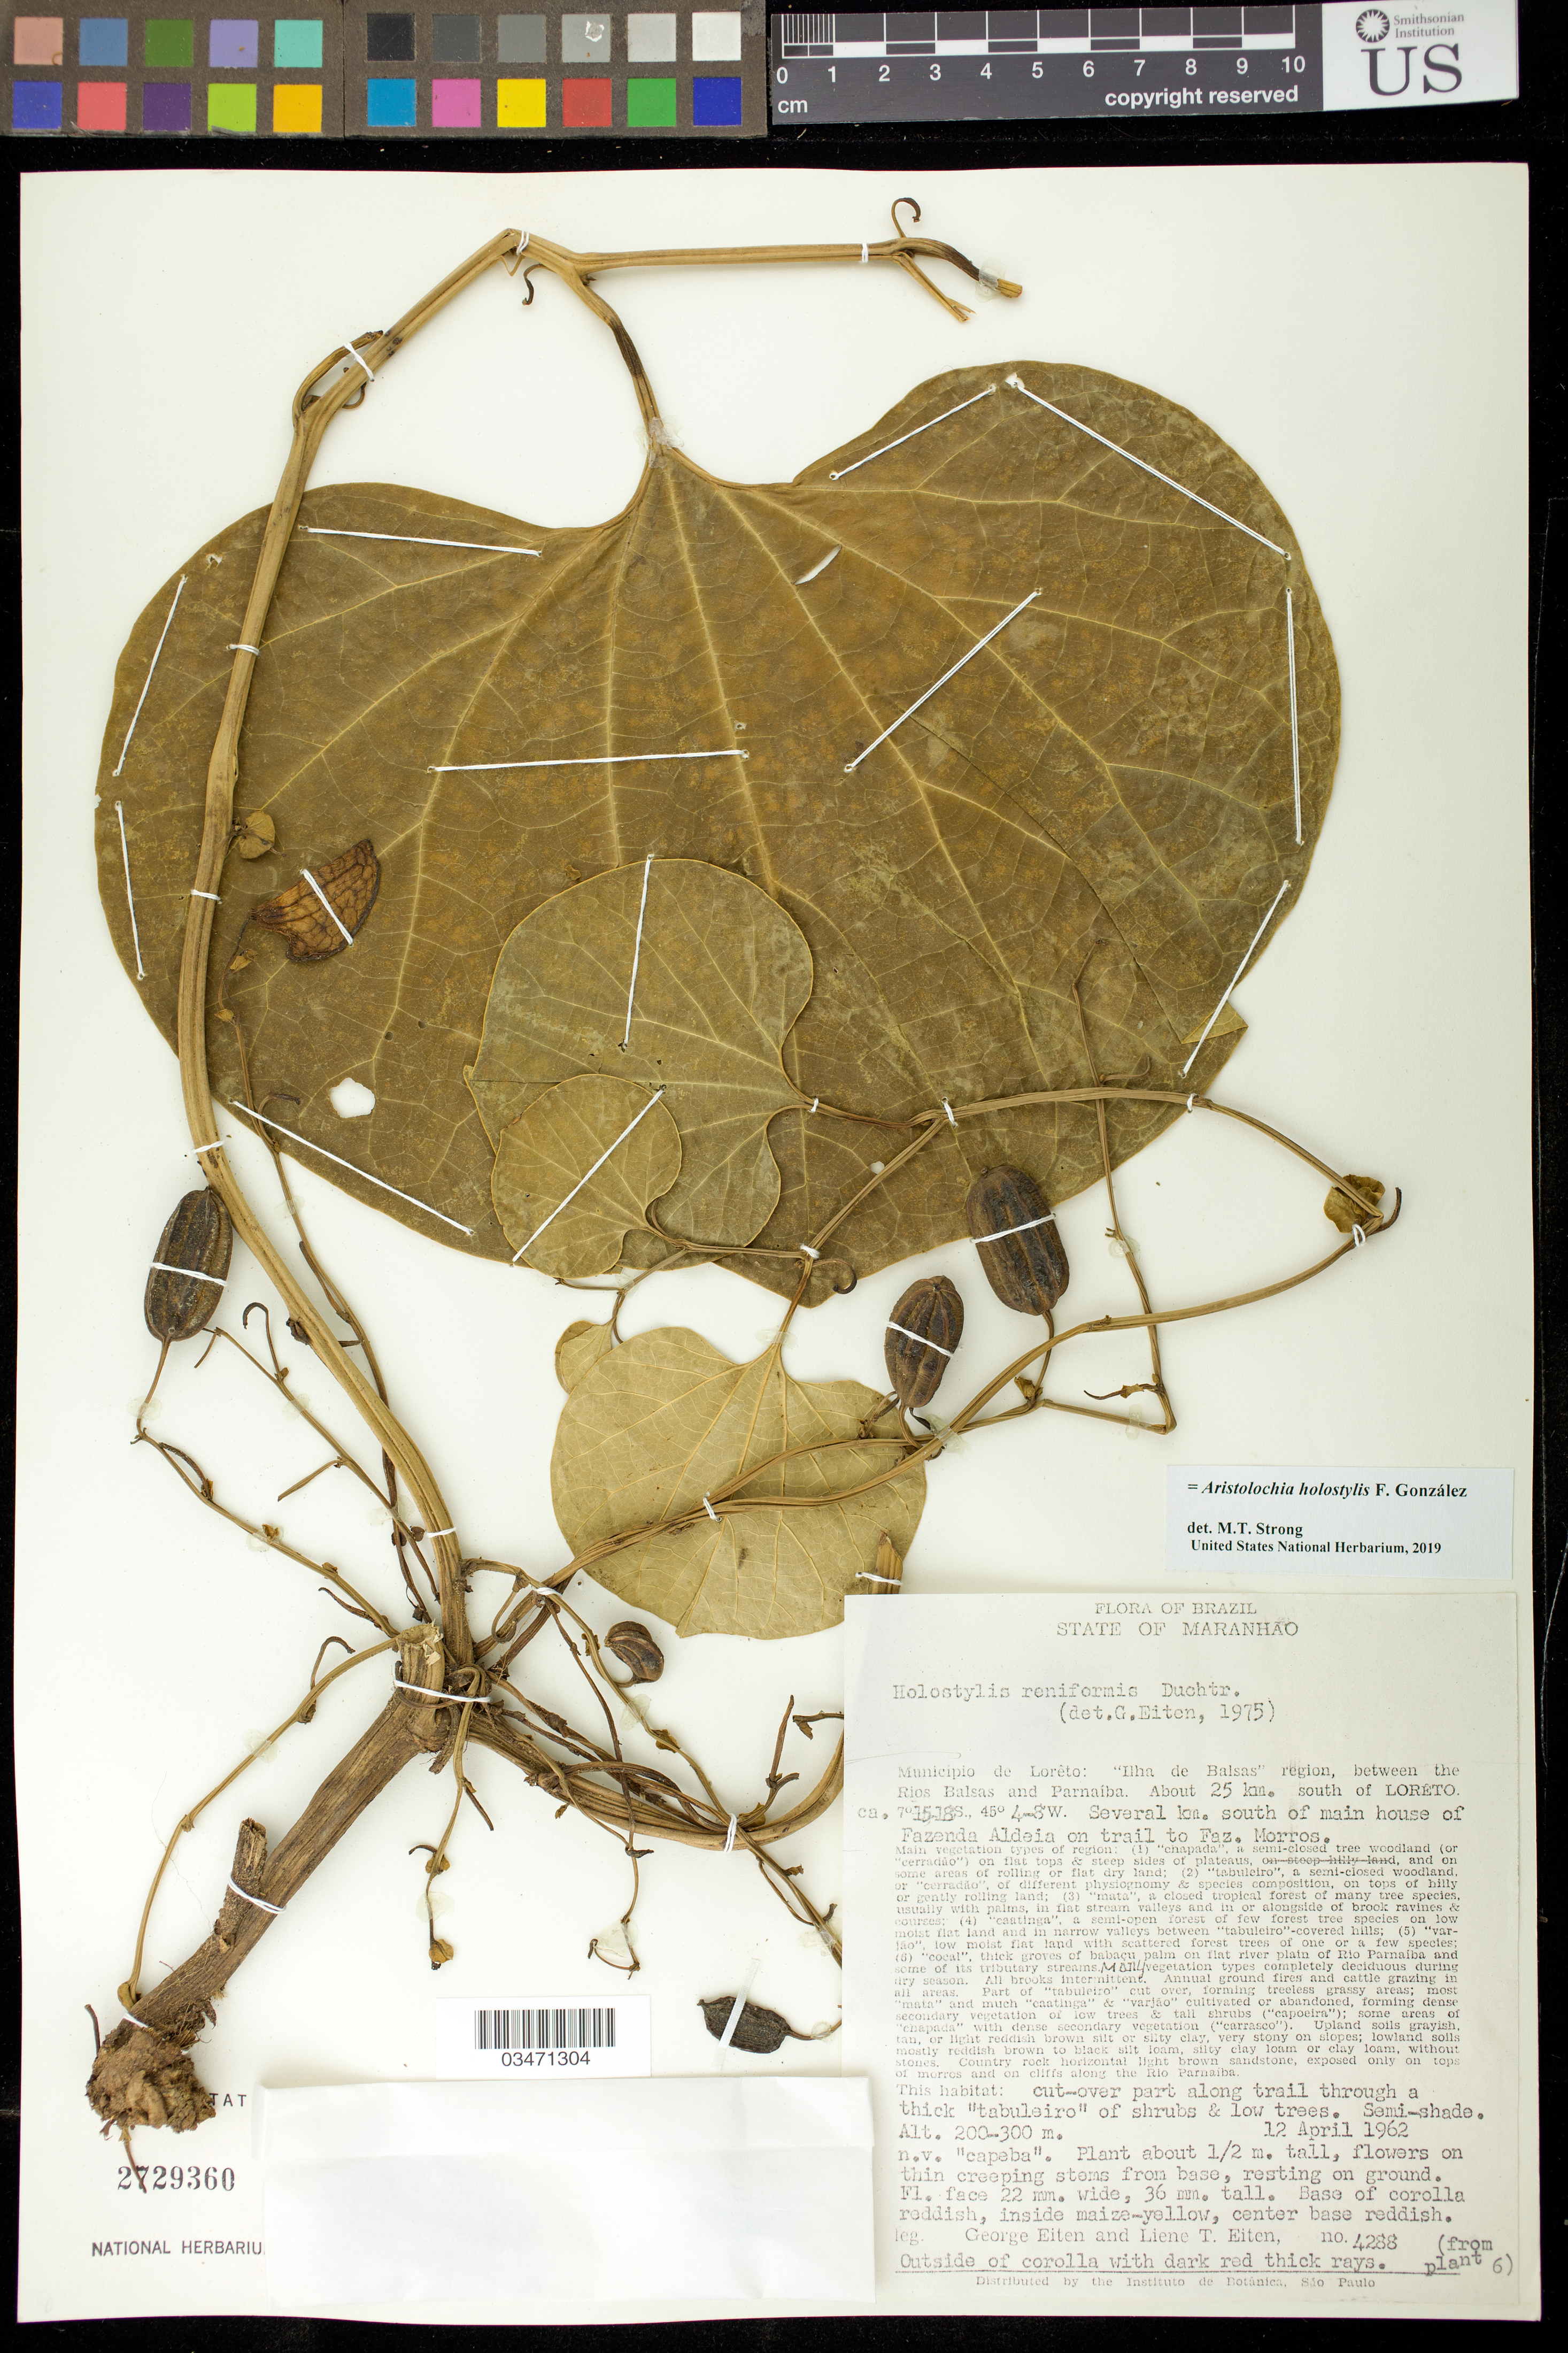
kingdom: Plantae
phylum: Tracheophyta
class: Magnoliopsida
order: Piperales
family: Aristolochiaceae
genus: Aristolochia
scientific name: Aristolochia holostylis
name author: F. González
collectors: G. Eiten & L. T. Eiten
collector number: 4288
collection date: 1962-04-12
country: Brazil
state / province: Maranhão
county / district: Lorêto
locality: "Ilhas de Balsas" region, between the Rios Balsas and Parnaiba. About 25 Km south of Loreto. Several km S of main house of Fazenda Aldeia on trail to Faz. Morros.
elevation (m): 200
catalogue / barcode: US 2729360